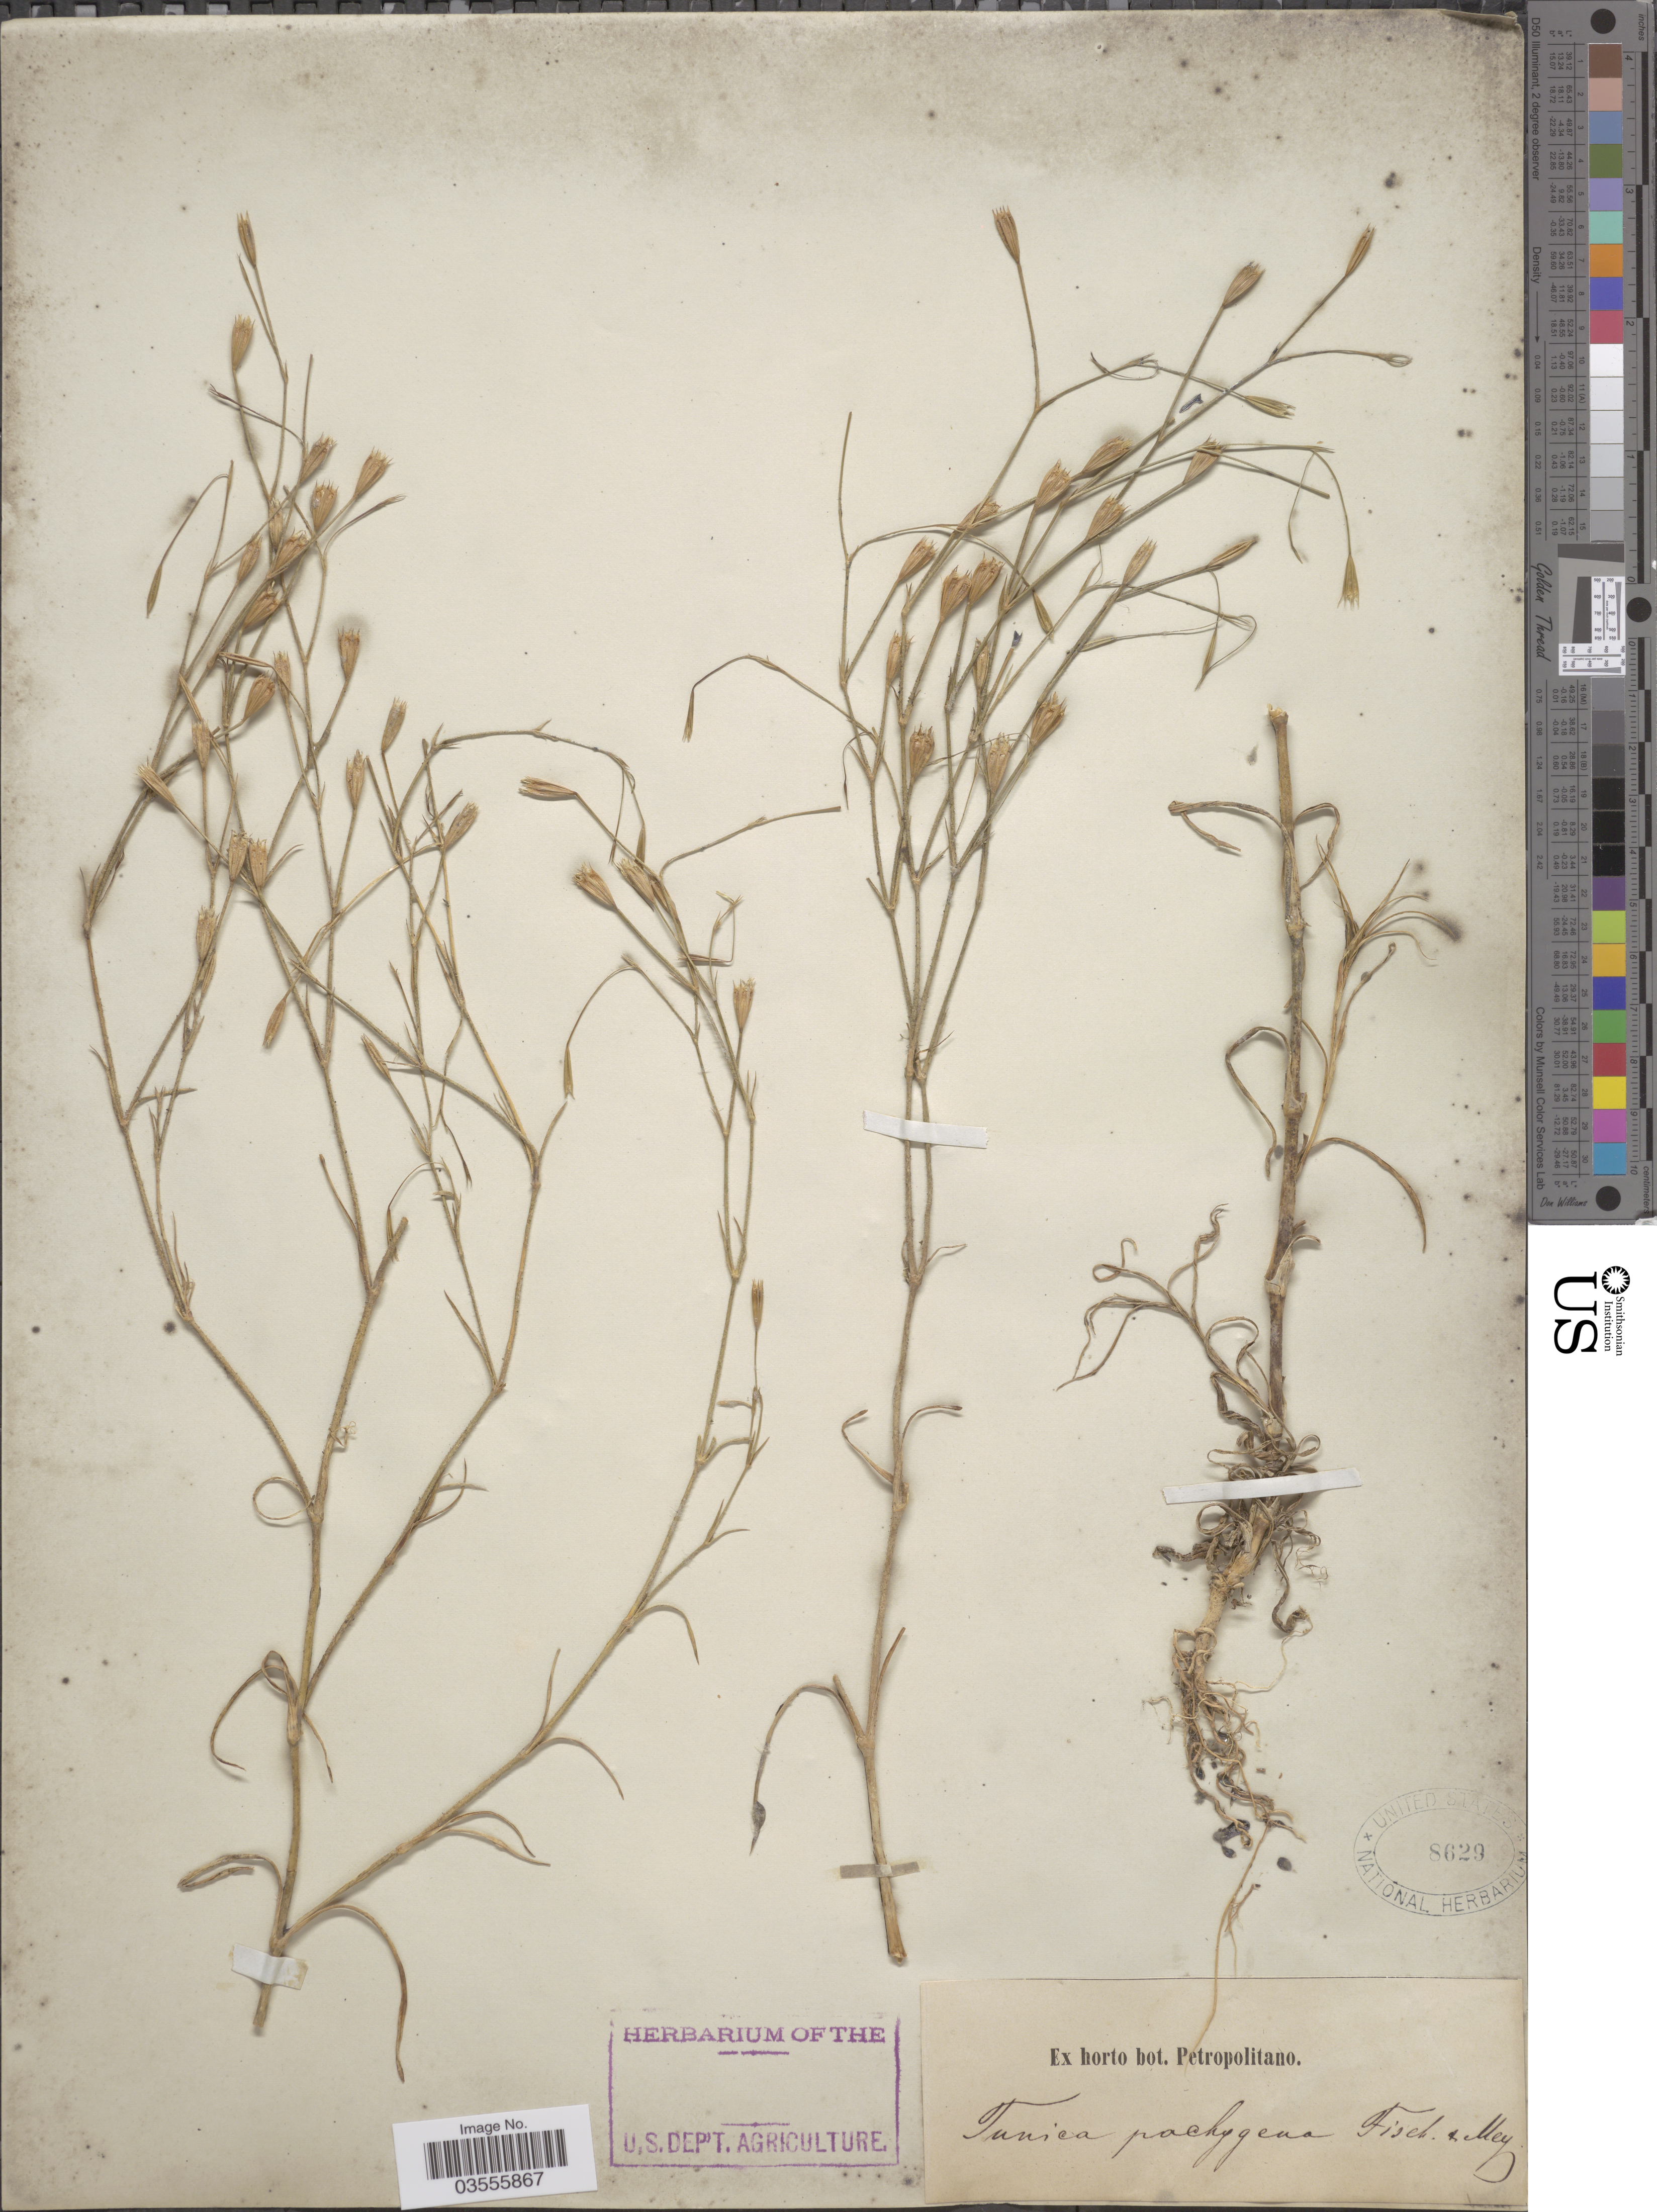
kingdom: Plantae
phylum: Tracheophyta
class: Magnoliopsida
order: Caryophyllales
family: Caryophyllaceae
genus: Dianthus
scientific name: Dianthus pachygonus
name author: Fassou et al.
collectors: ex Horto Bot. Petropolitano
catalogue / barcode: US 8629